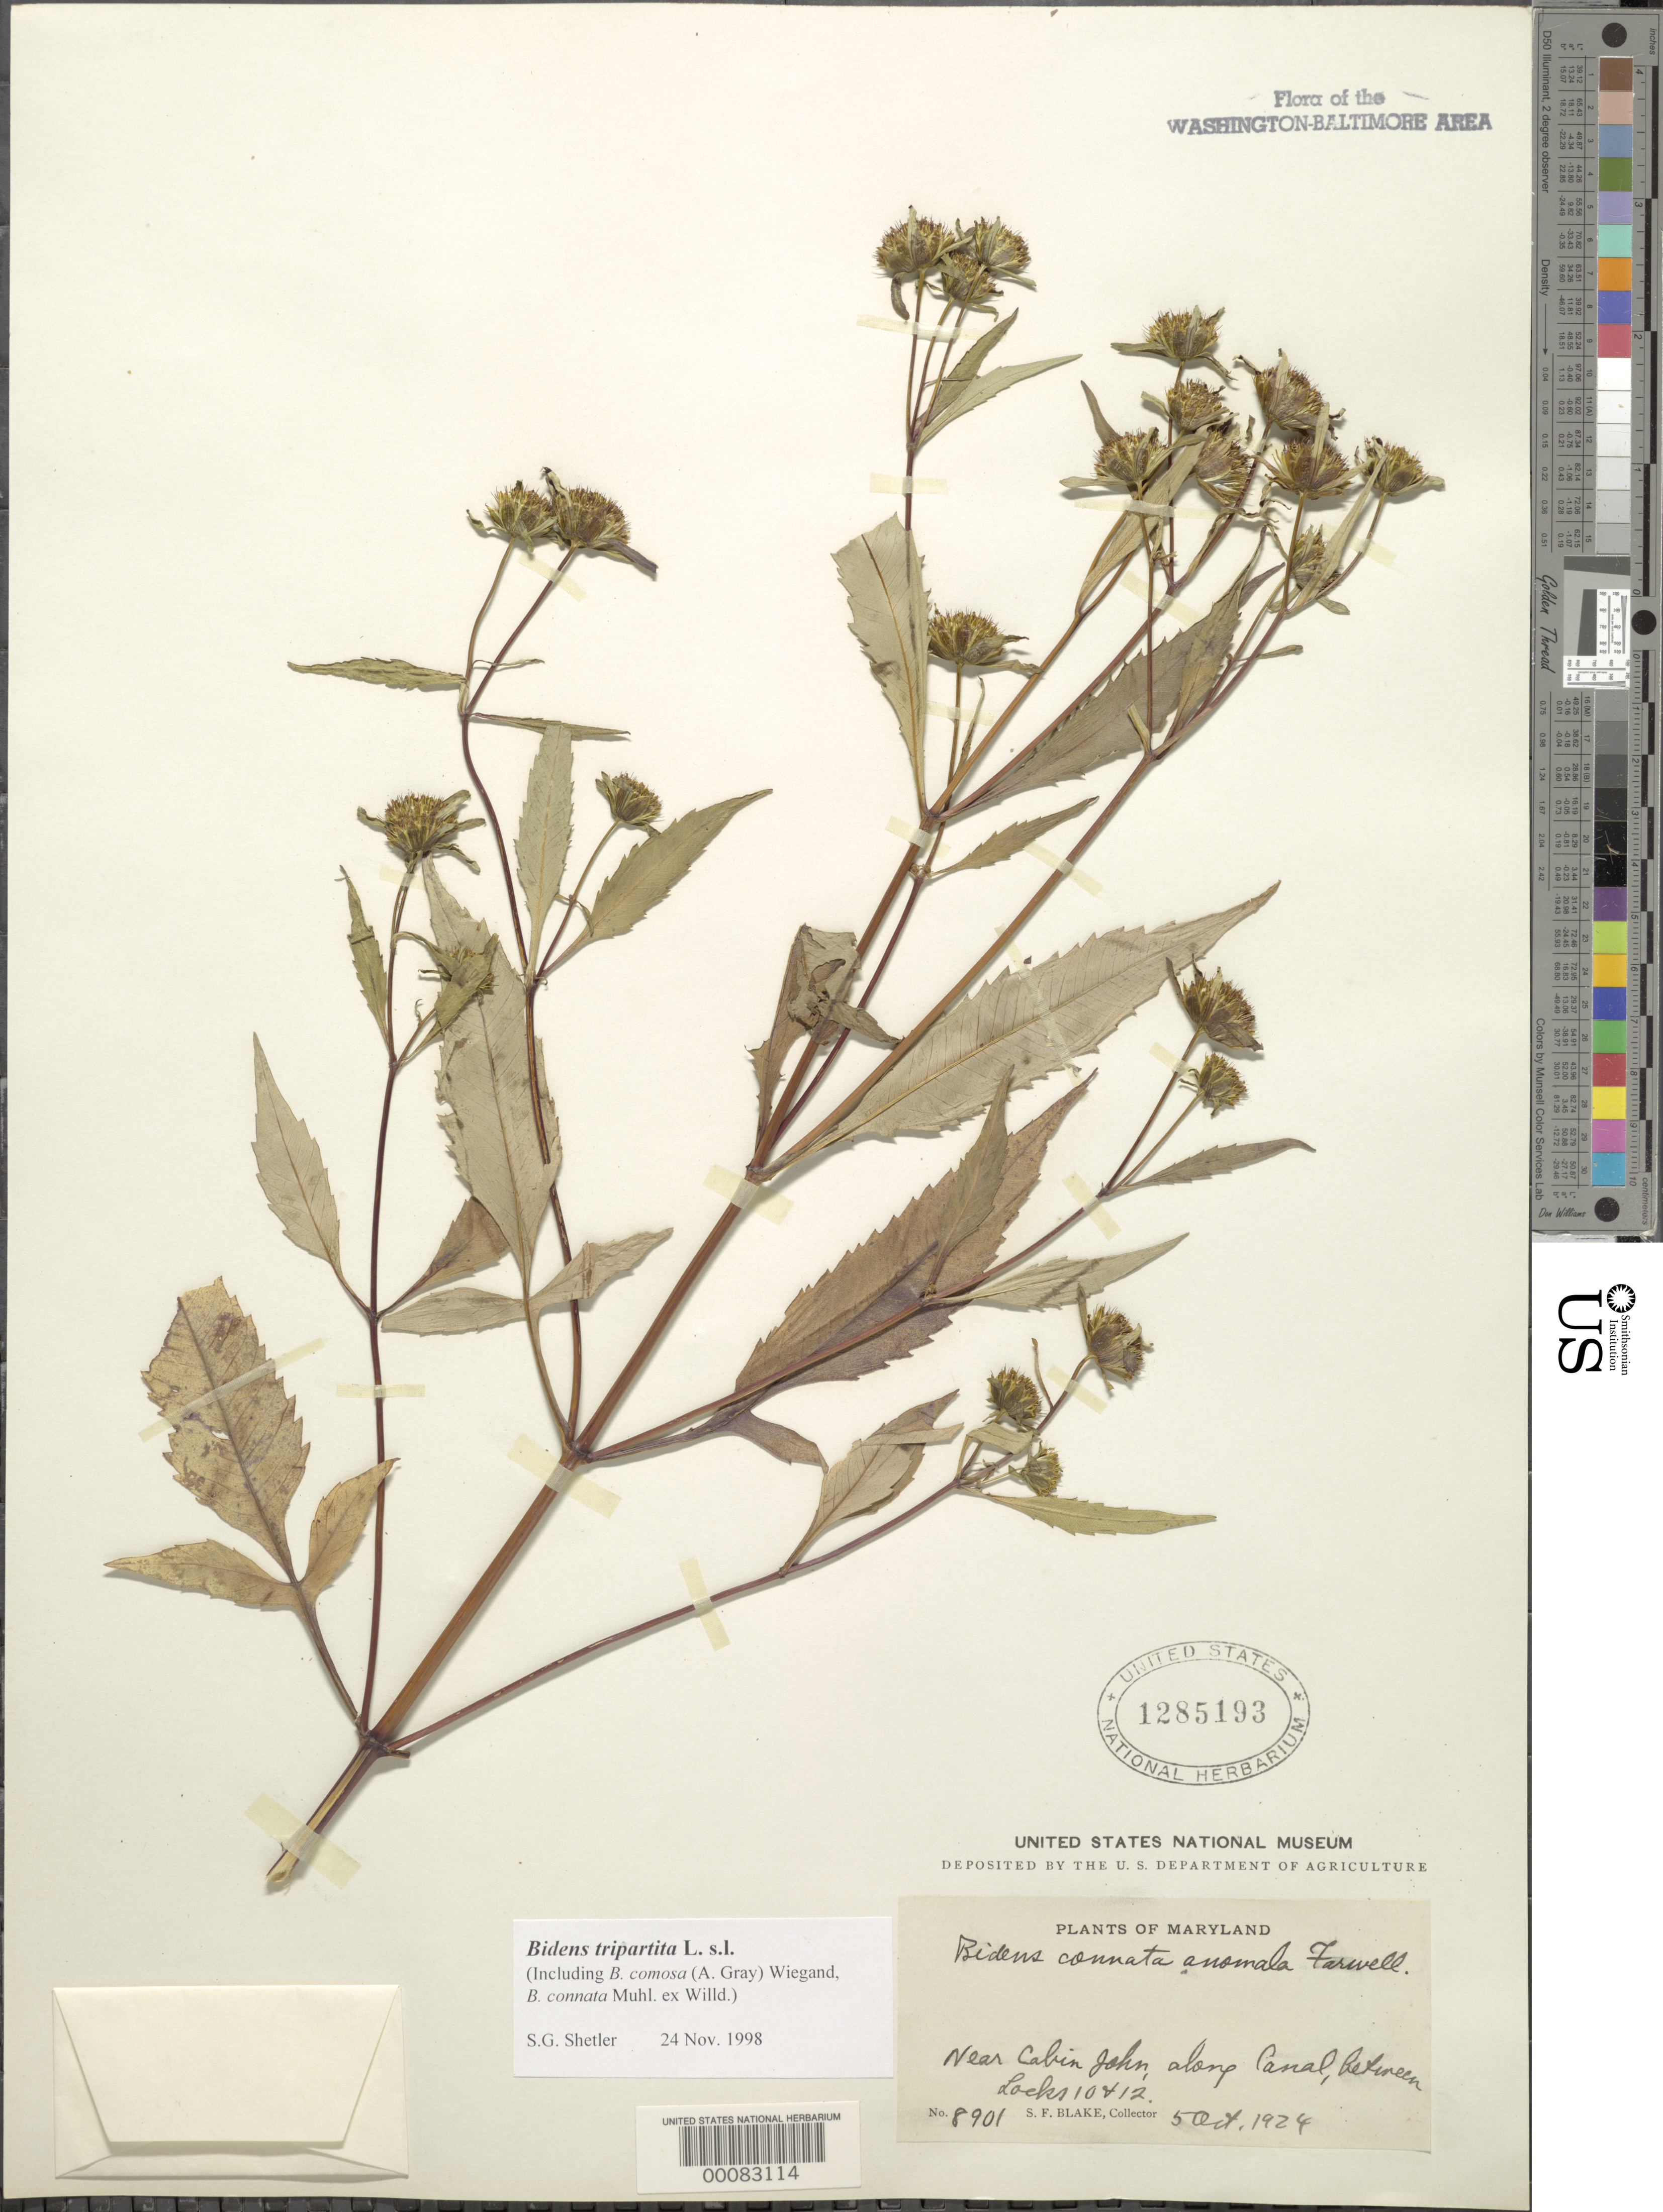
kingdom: Plantae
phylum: Tracheophyta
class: Magnoliopsida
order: Asterales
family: Asteraceae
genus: Bidens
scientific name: Bidens tripartita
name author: L.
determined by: Shetler, Stanwyn G., (US), NMNH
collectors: S. Blake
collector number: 89010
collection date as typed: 05 Oct 1924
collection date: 1924-10-05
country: United States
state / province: Maryland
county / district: Montgomery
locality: Cabin John between Lock 10 and 12 C. & O. Canal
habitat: Canal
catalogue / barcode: US 1285193